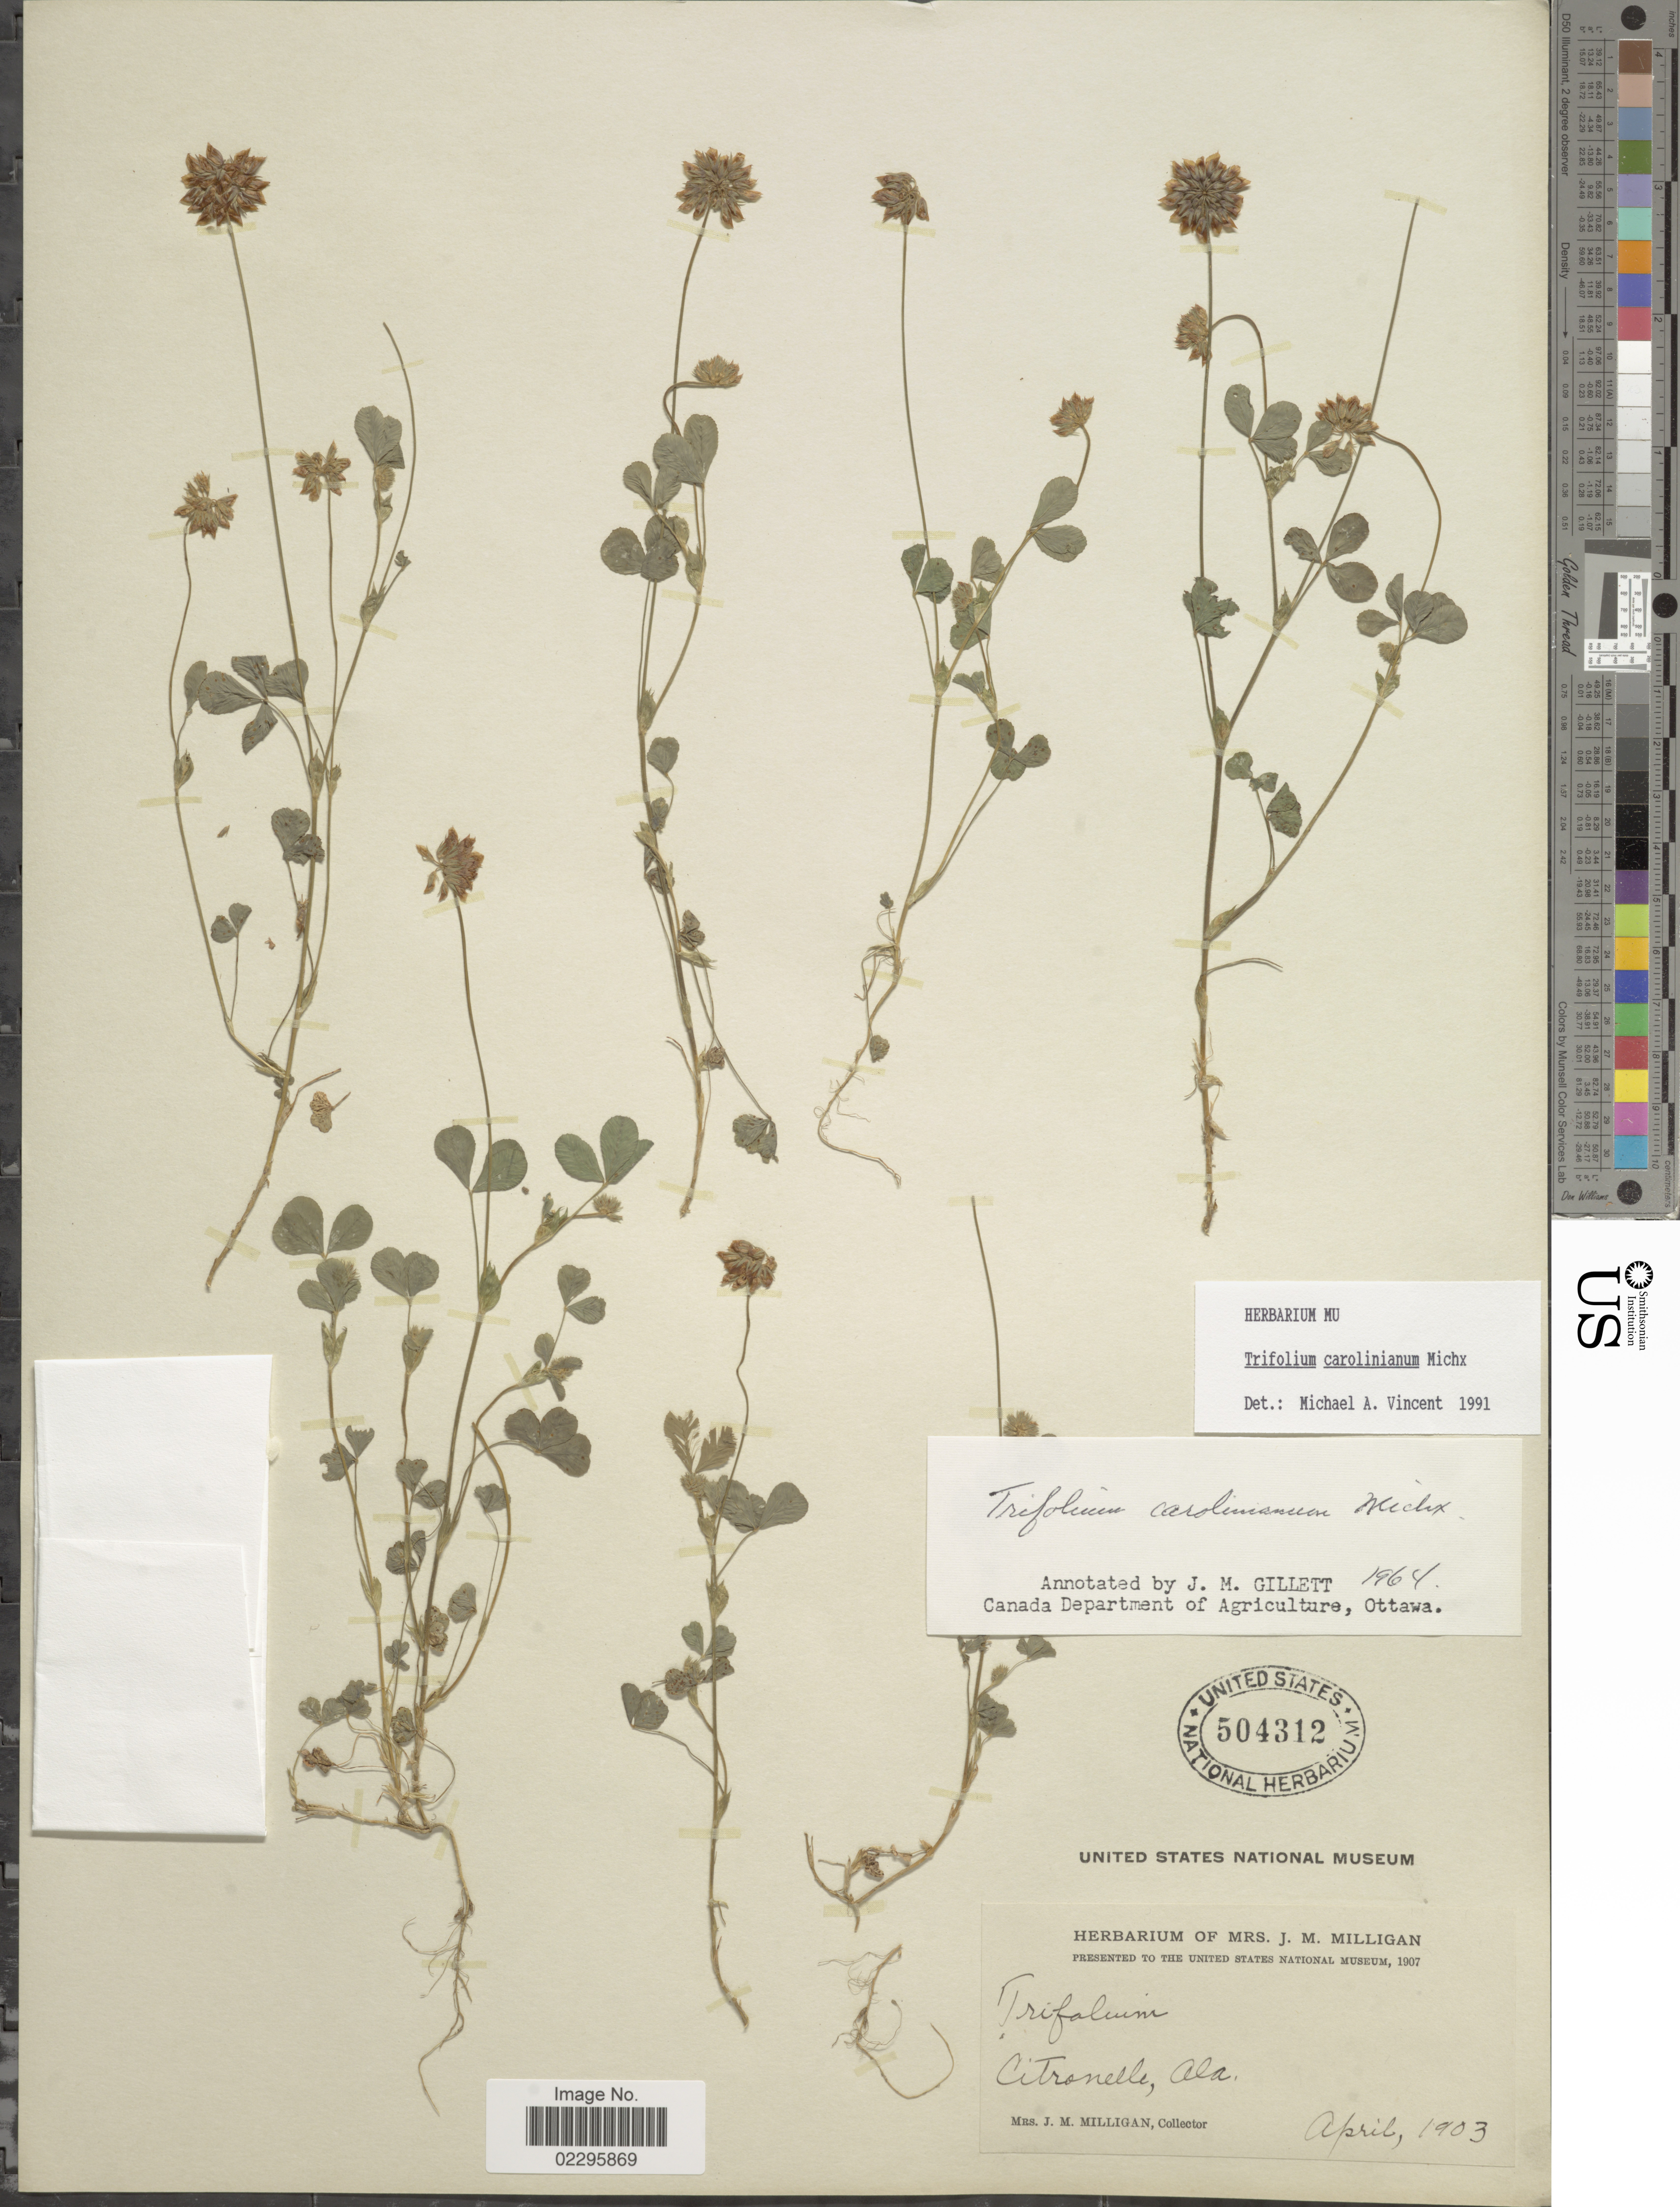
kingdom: Plantae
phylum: Tracheophyta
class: Magnoliopsida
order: Fabales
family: Fabaceae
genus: Trifolium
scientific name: Trifolium carolinianum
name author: Michx.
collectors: J. Milligan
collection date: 1903-04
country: United States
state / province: Alabama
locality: Citronella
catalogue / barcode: US 504312